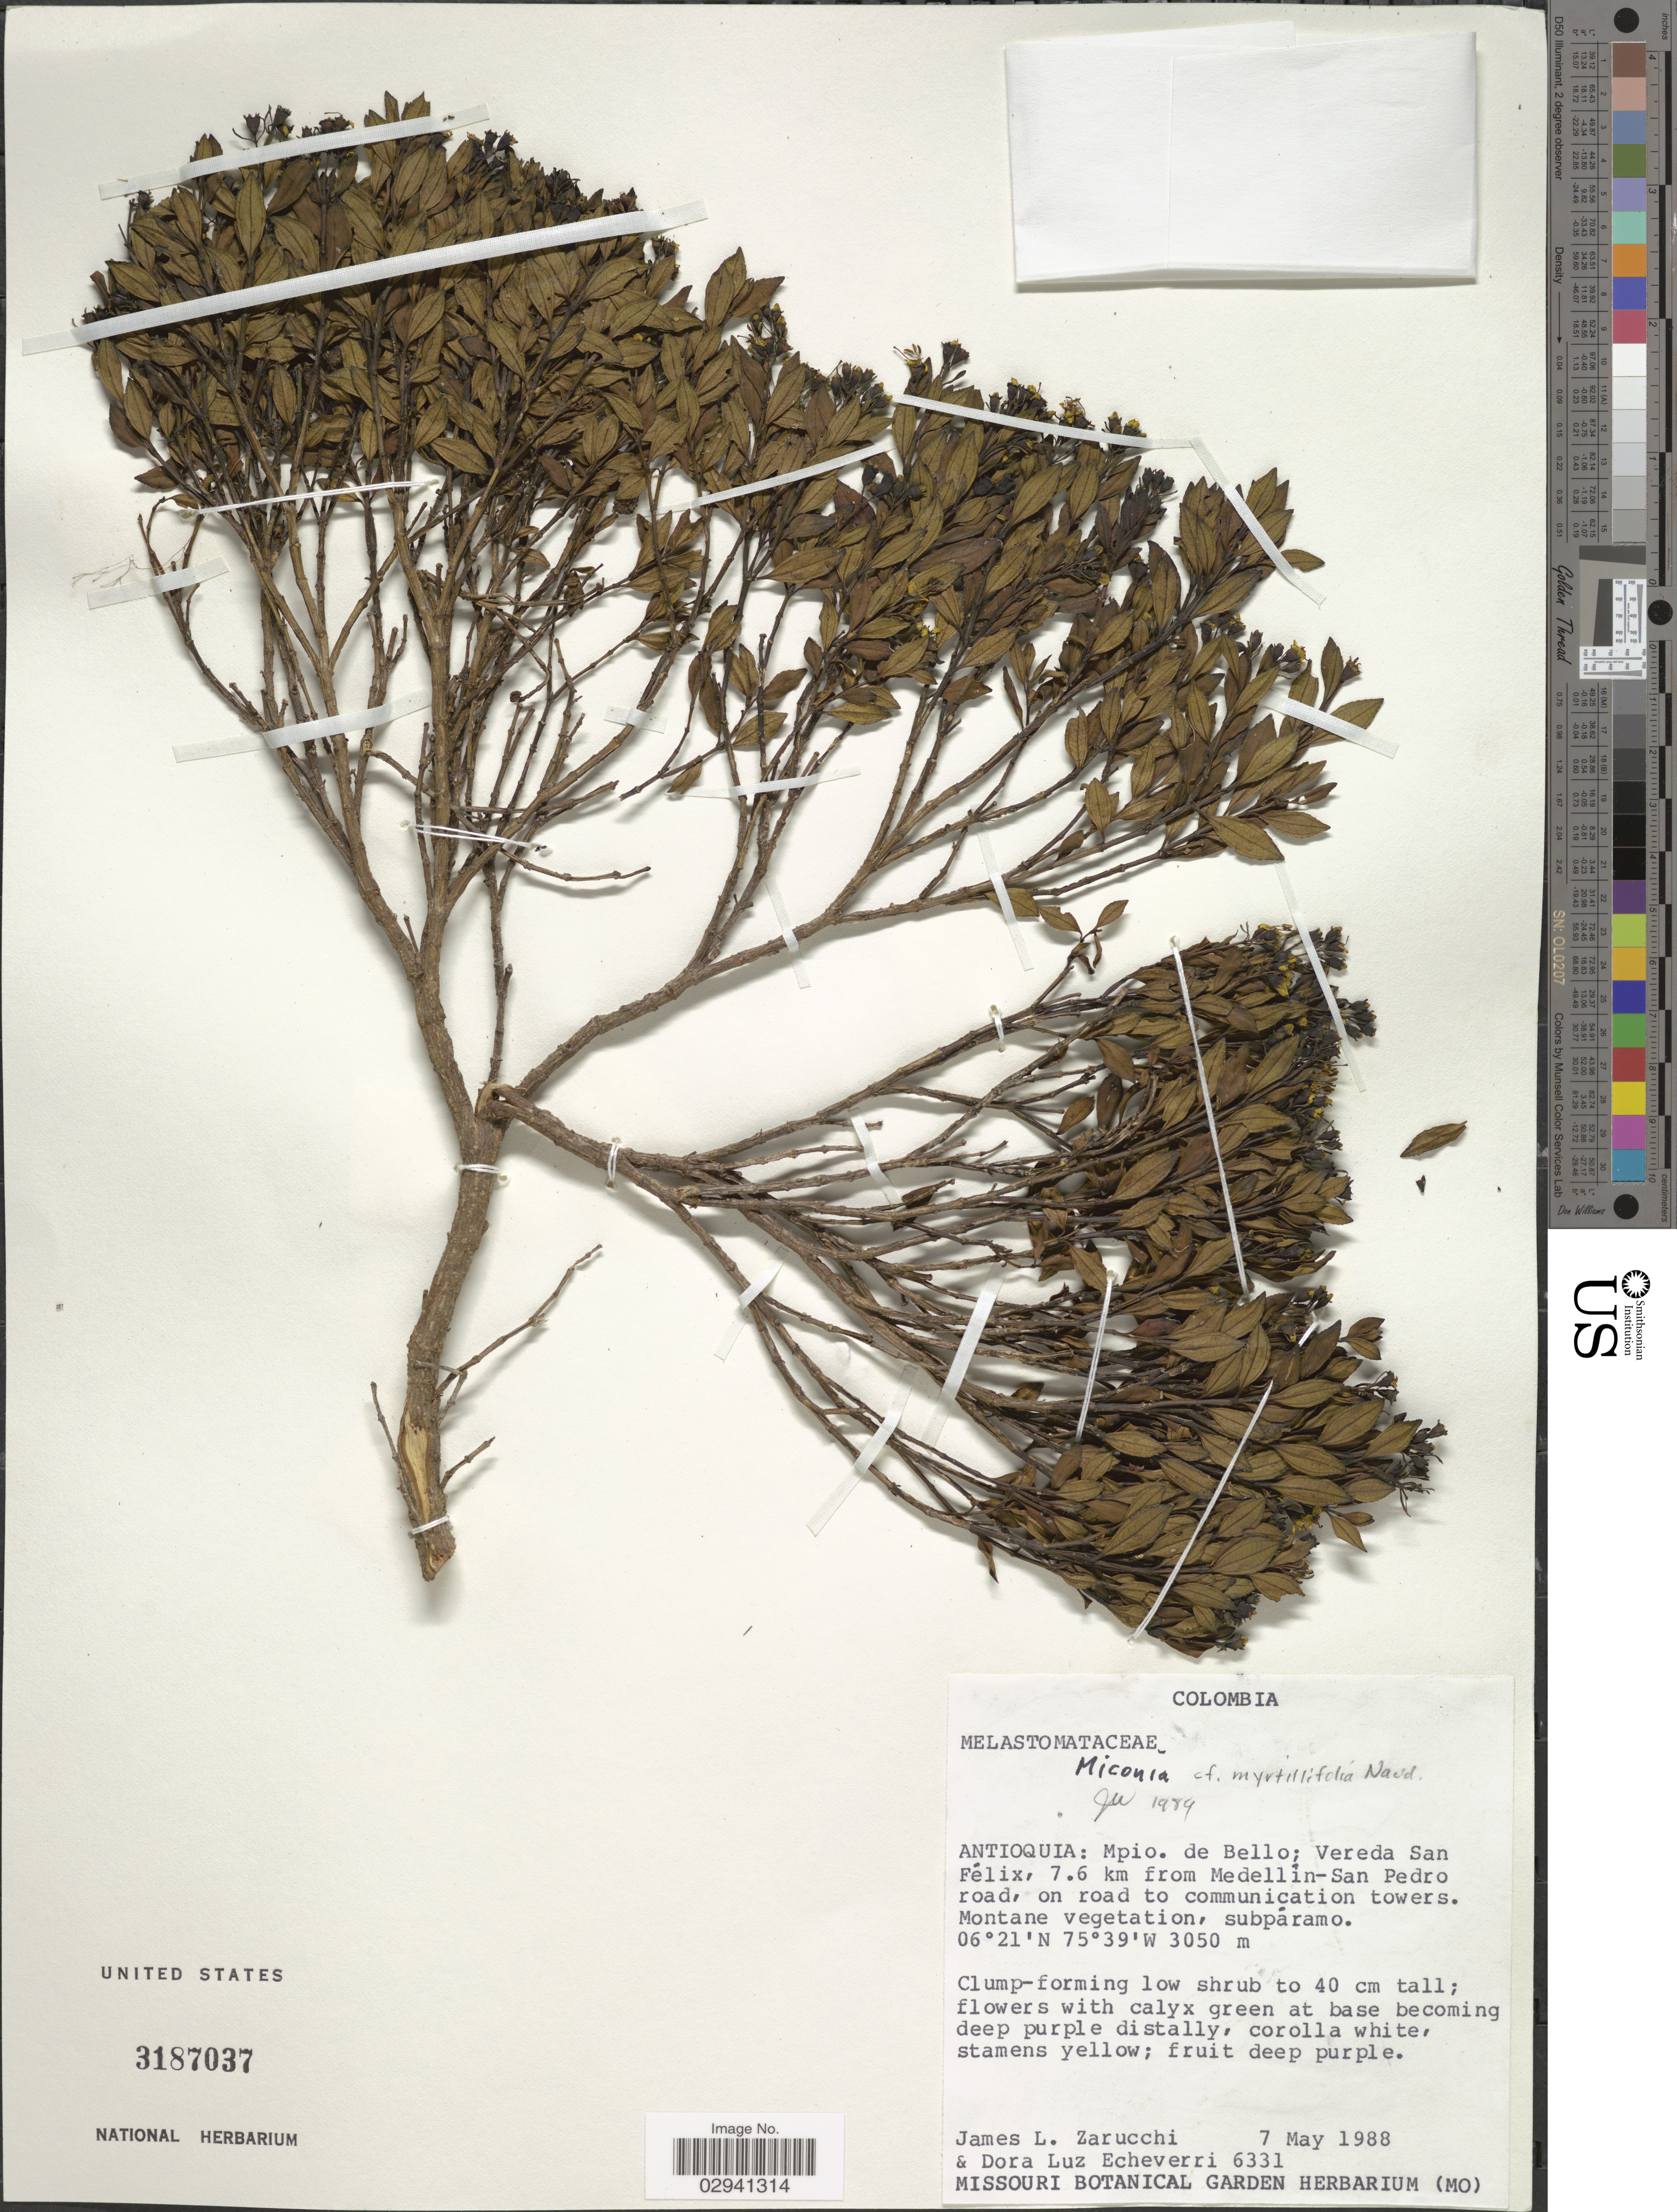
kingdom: Plantae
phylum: Tracheophyta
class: Magnoliopsida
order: Myrtales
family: Melastomataceae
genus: Miconia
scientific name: Miconia myrtillifolia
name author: Naudin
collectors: J. L. Zarucchi & D. Echeverri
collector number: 6331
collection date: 1988-05-07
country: Colombia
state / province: Antioquia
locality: Antioquia: Mpio. de Bello; Vereda San Félix, 7.6 km from Medellín-San Pedro road, on road to communication towers.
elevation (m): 3050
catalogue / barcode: US 3187037